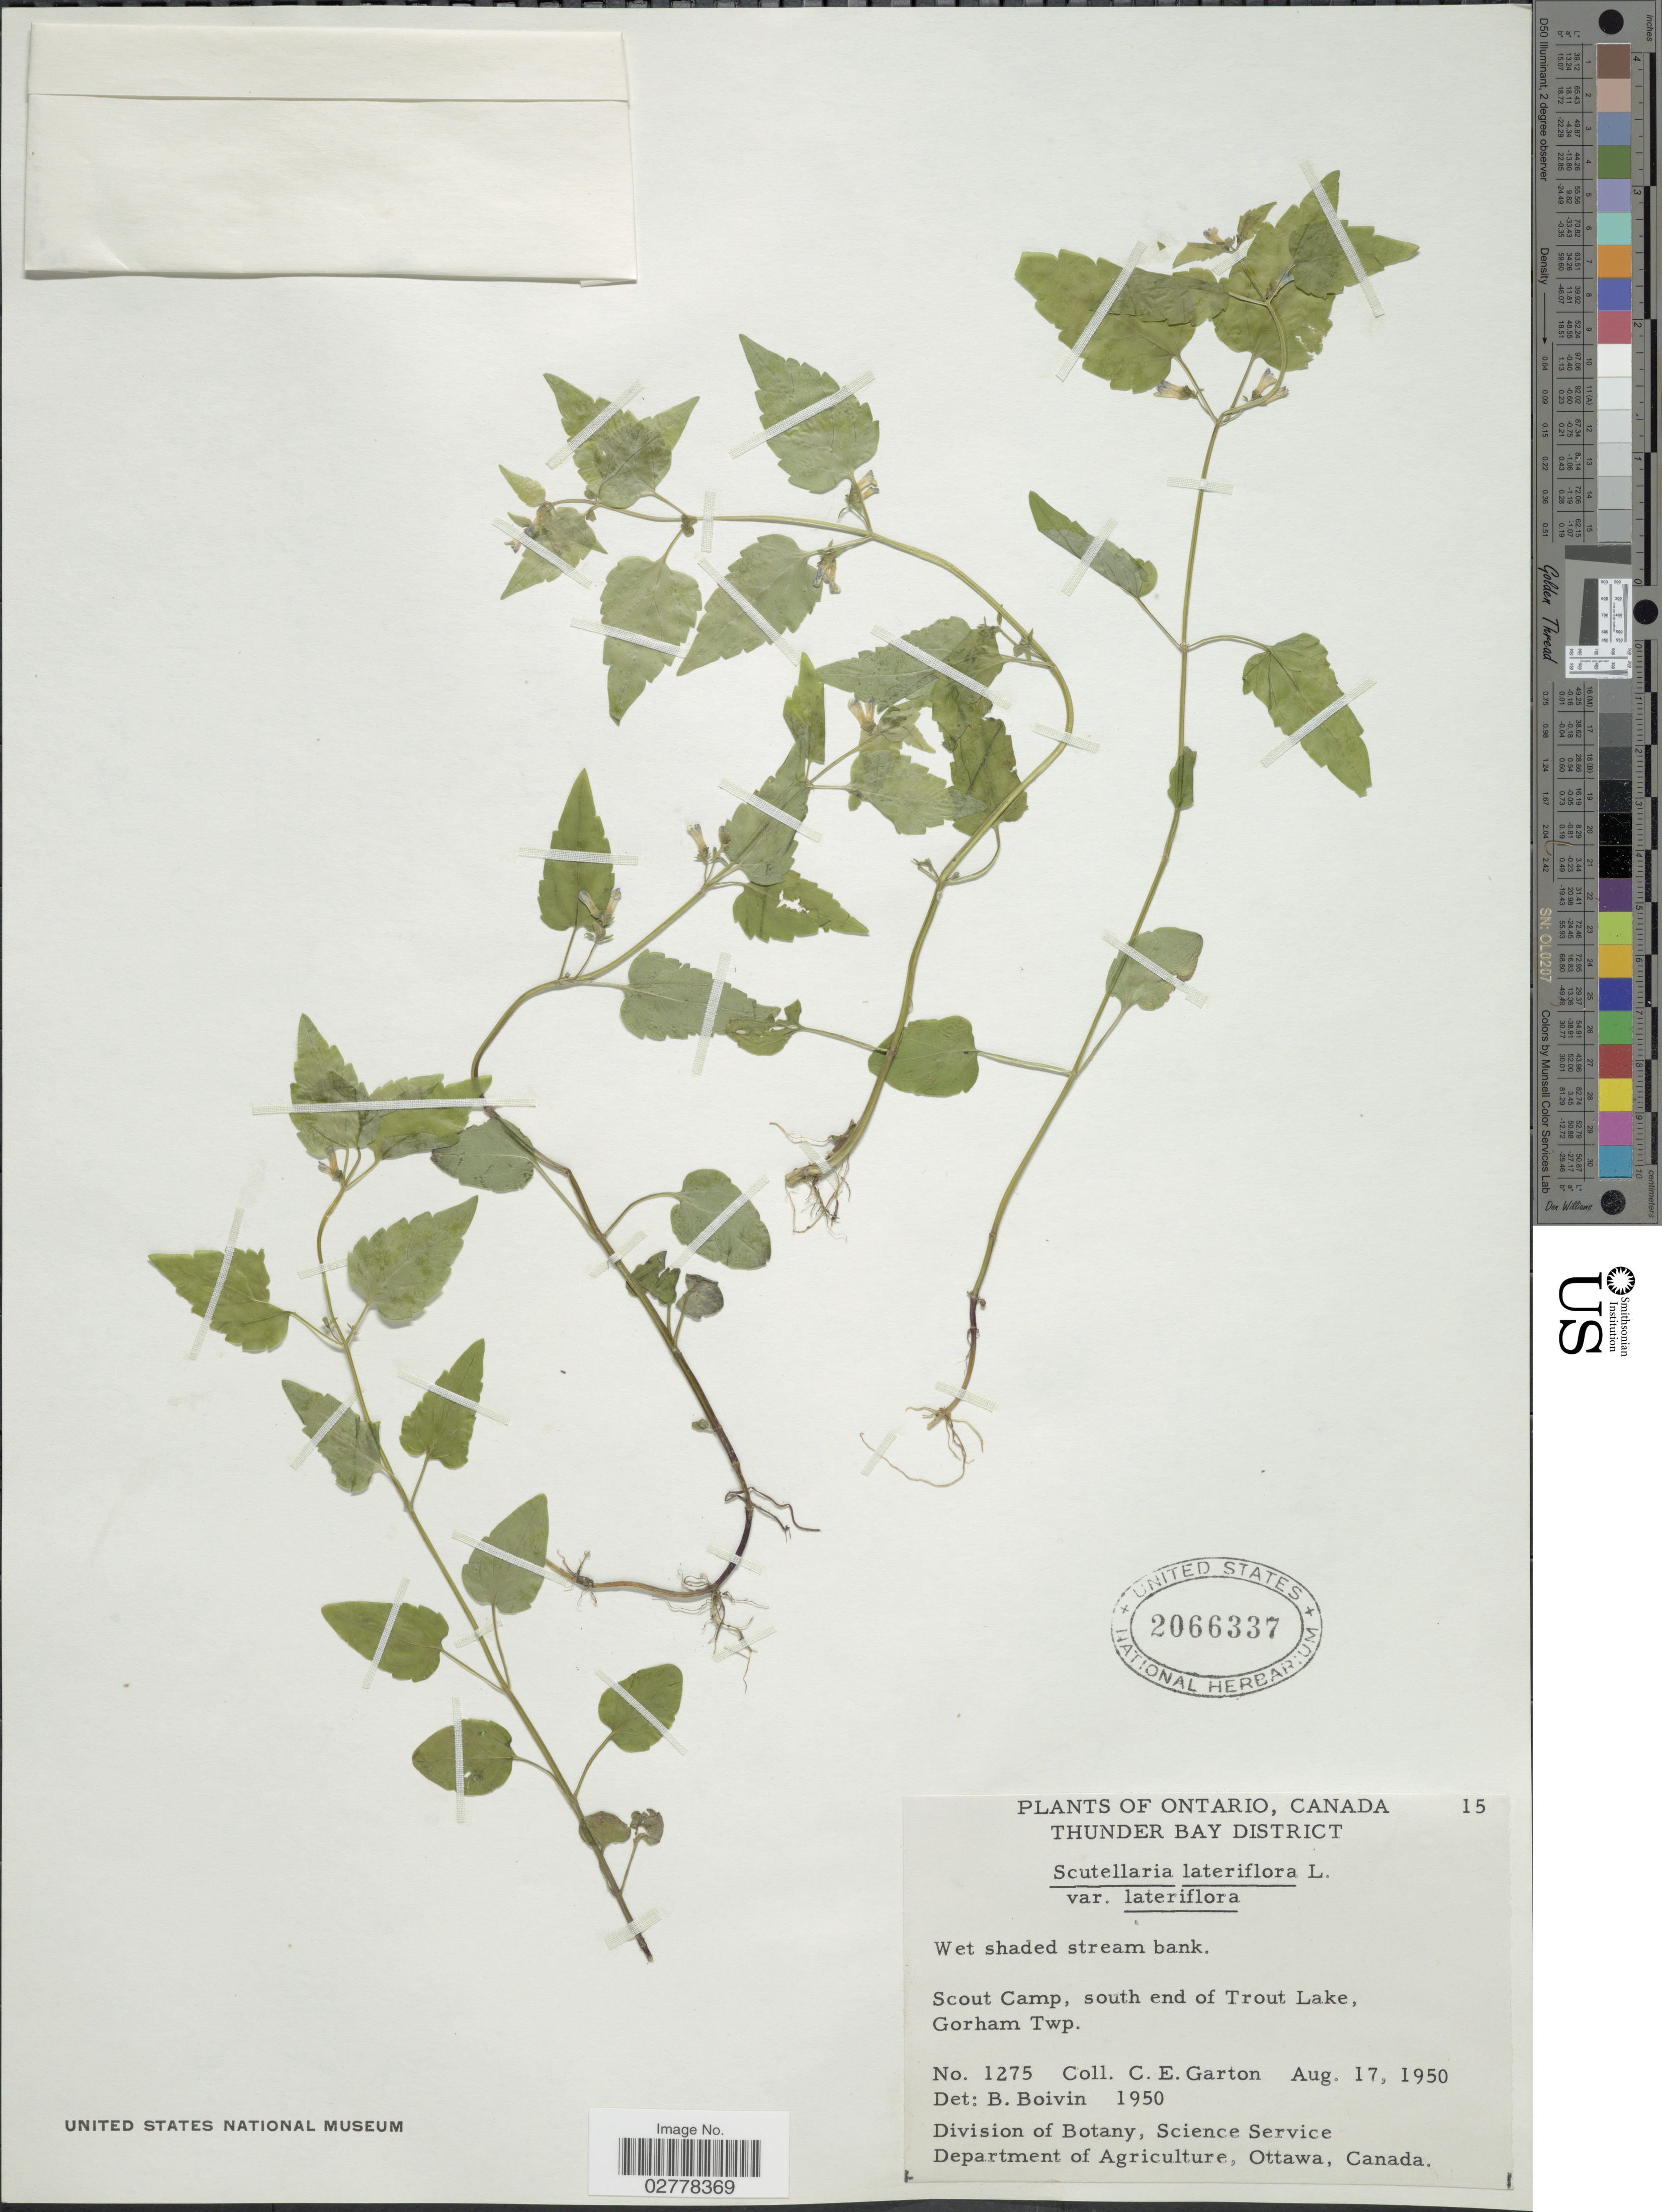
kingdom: Plantae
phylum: Tracheophyta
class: Magnoliopsida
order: Lamiales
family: Lamiaceae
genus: Scutellaria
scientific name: Scutellaria lateriflora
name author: L.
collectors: C. E. Garton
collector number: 1275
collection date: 1950-08-17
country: Canada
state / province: Ontario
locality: Thunder Bay District. Scout Camp, south end of Trout Lake, Gorham Twp.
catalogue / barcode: US 2066337